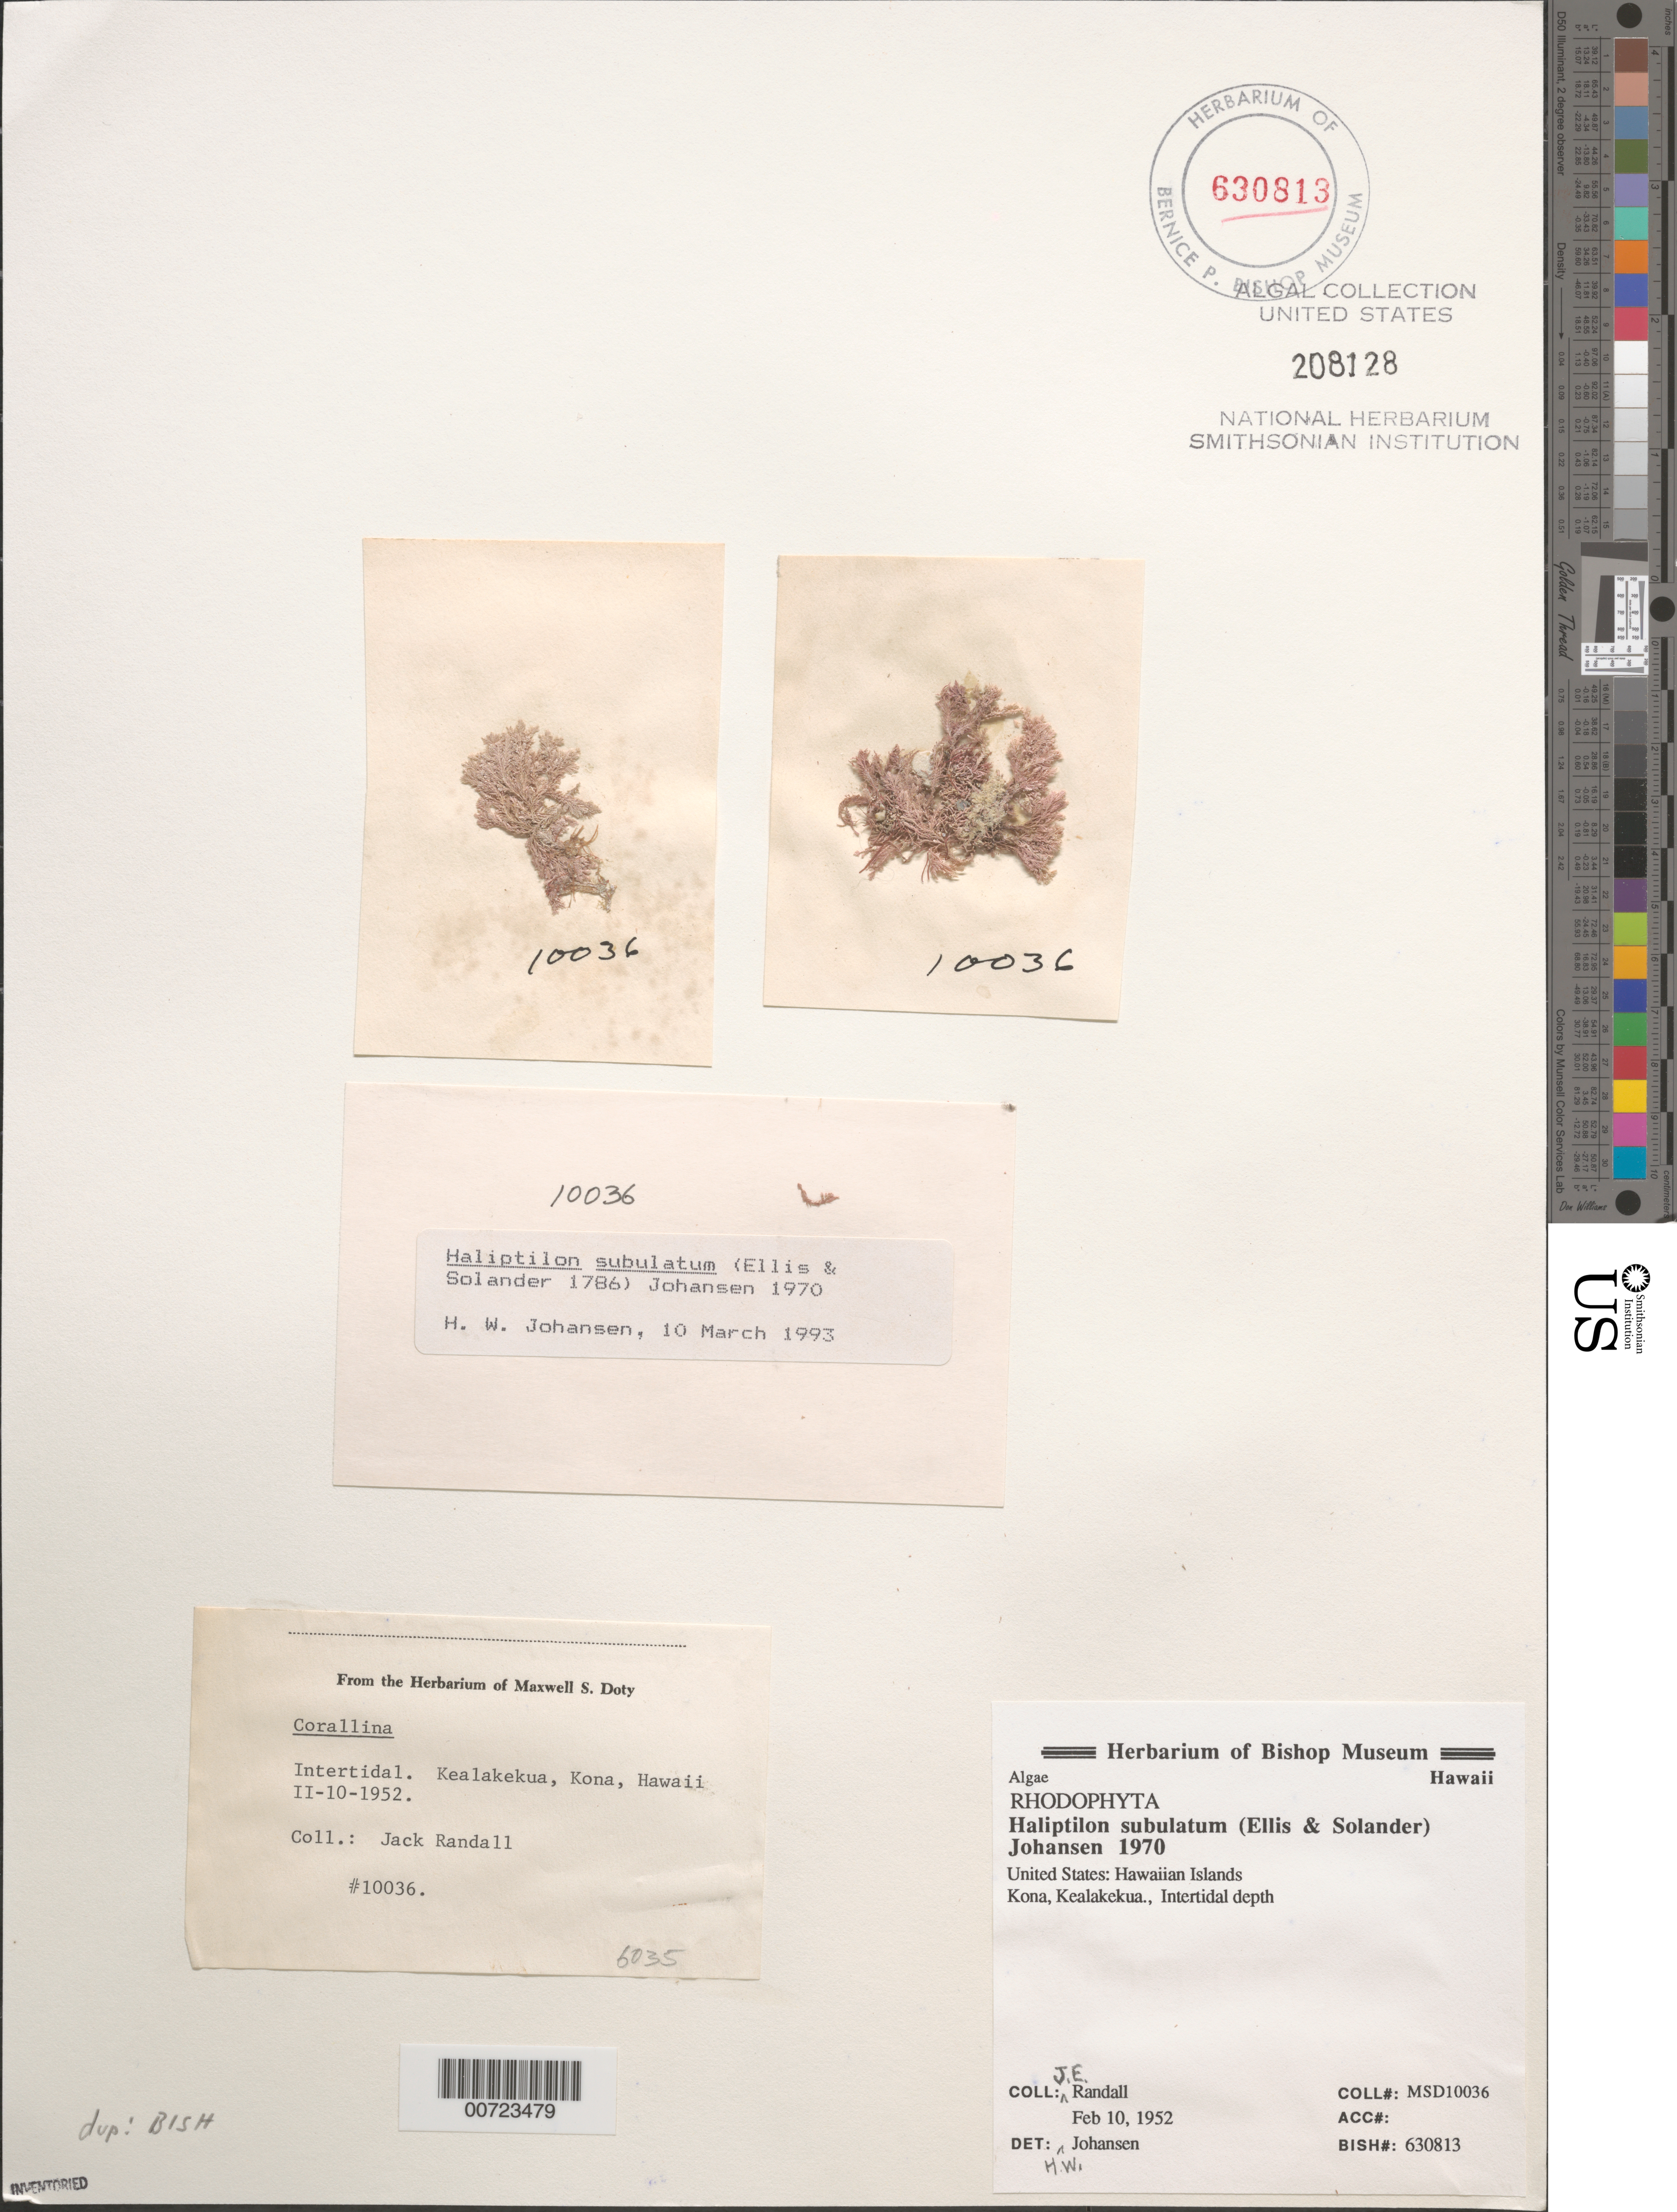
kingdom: Plantae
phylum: Rhodophyta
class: Florideophyceae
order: Corallinales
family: Corallinaceae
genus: Jania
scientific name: Jania subulata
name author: (Ellis & Sol.) Sond.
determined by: Algae name updating Project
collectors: J. Randall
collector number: MSD 10036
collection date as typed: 10 Feb 1952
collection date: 1952-02-10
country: United States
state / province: Hawaii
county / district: Hawaii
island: Hawaii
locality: Kealakekua, Kona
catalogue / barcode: US 208128